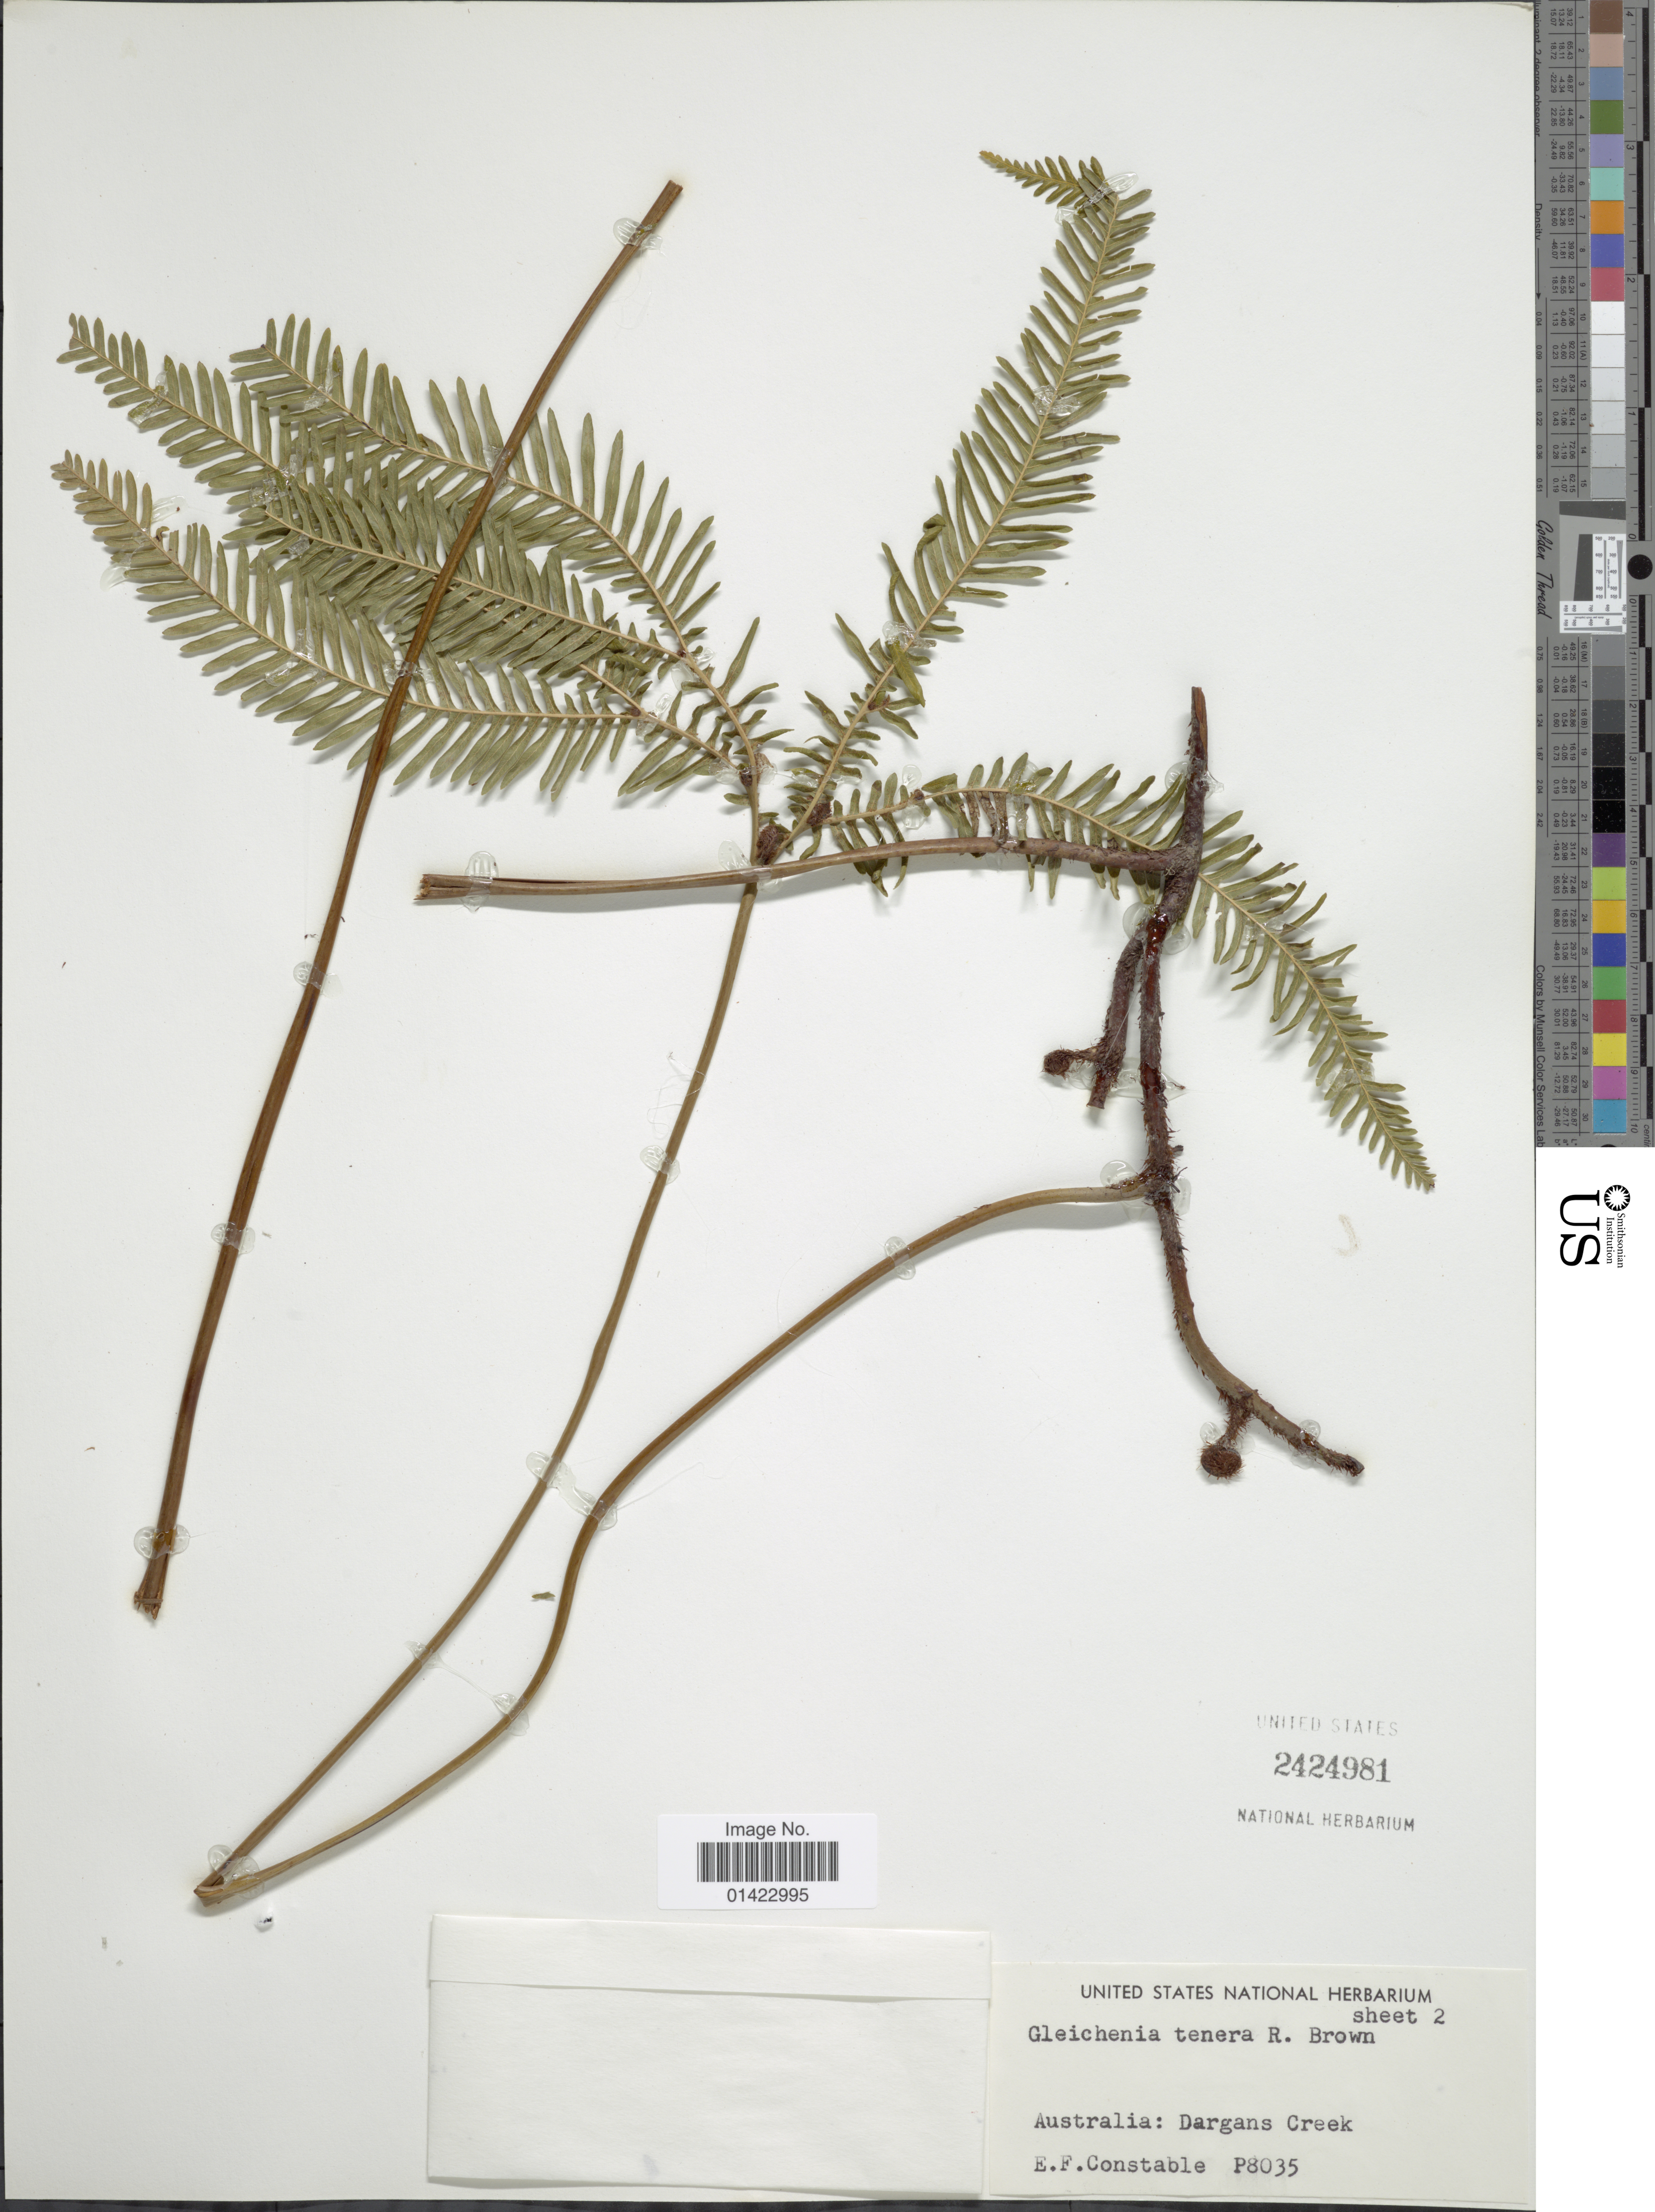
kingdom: Plantae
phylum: Tracheophyta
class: Polypodiopsida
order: Gleicheniales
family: Gleicheniaceae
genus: Sticherus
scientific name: Sticherus tener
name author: (R. Br.) Ching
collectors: E. F. Constable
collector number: P8035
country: Australia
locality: Australia: Dargans Creek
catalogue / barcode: US 2424981